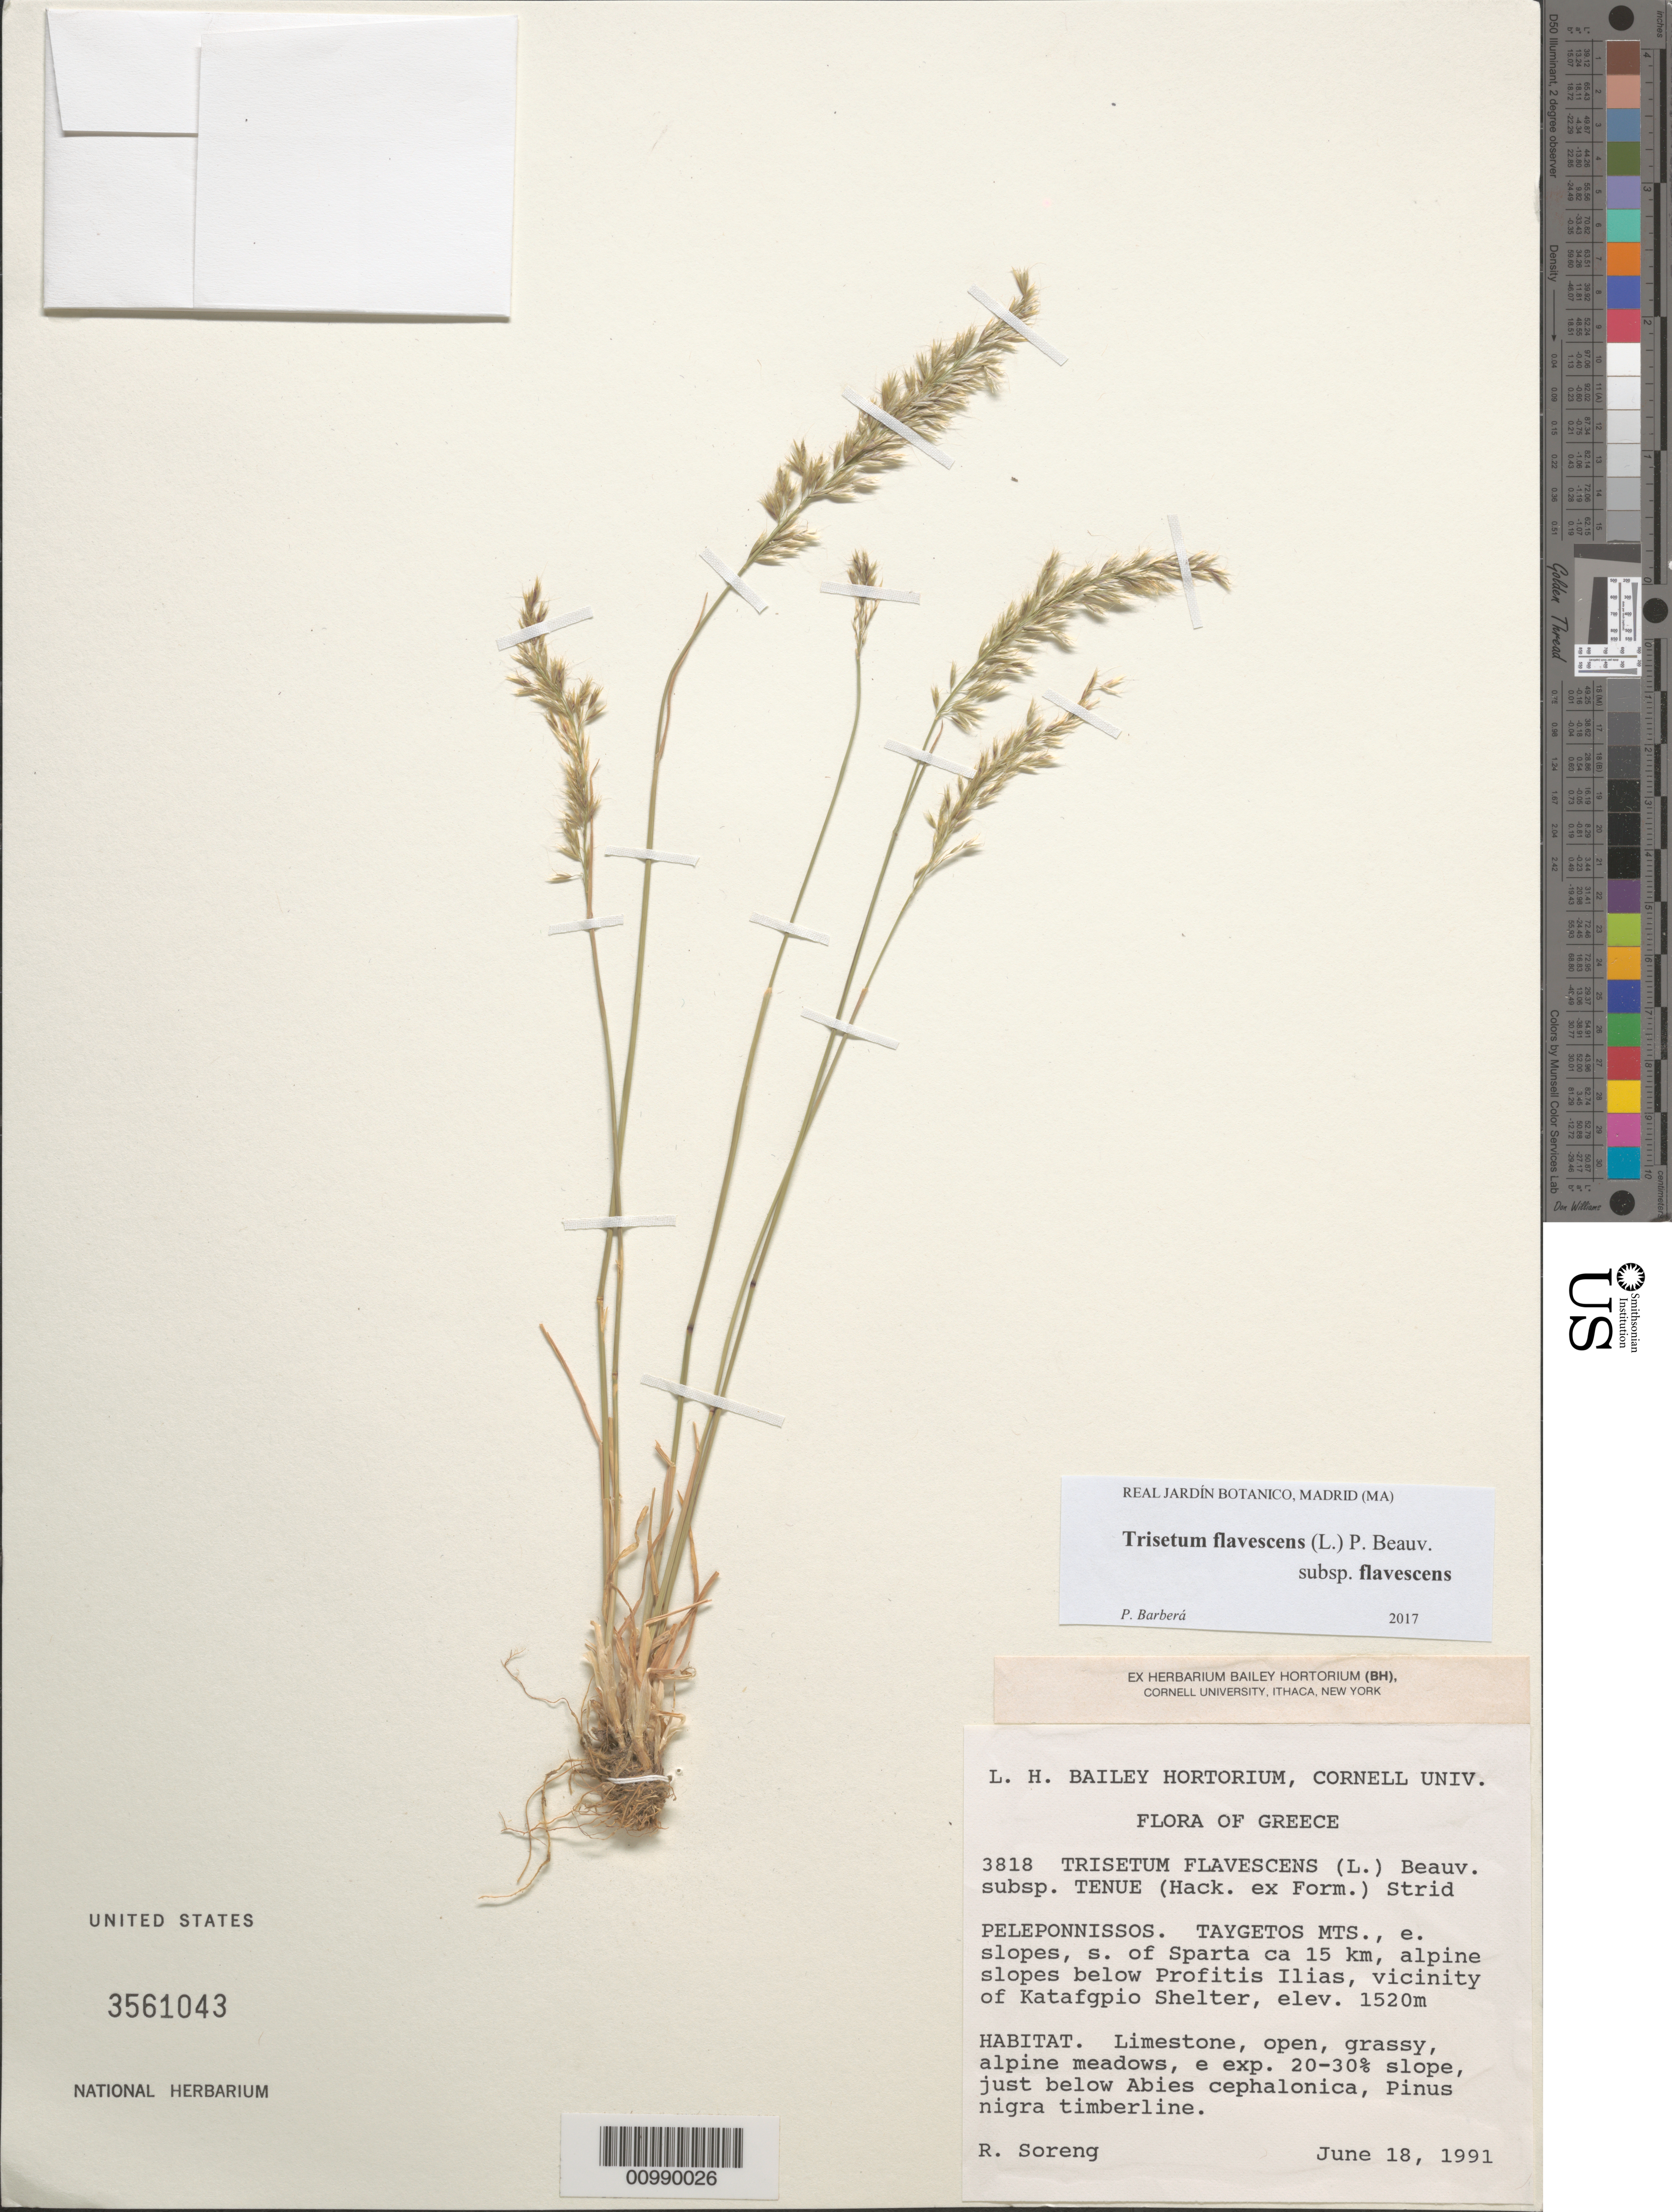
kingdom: Plantae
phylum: Tracheophyta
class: Liliopsida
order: Poales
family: Poaceae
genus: Trisetum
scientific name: Trisetum flavescens subsp. tenue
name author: (Hack. ex Forman) Strid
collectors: R. J. Soreng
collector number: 3818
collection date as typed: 18 Jun 1991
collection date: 1991-06-18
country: Greece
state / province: Peloponnese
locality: TAYGETOS MTS., E slopes, S of Sparta ca 15 km, alpine slopes below Profitis Ilias, vicinity of Katafgpio Shelter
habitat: Limestone, open, grassy, alpine meadows, e exp. 20-30% slope, just below Abies cephalonica, Pinus nigra timberline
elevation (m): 1520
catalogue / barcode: US 3561043